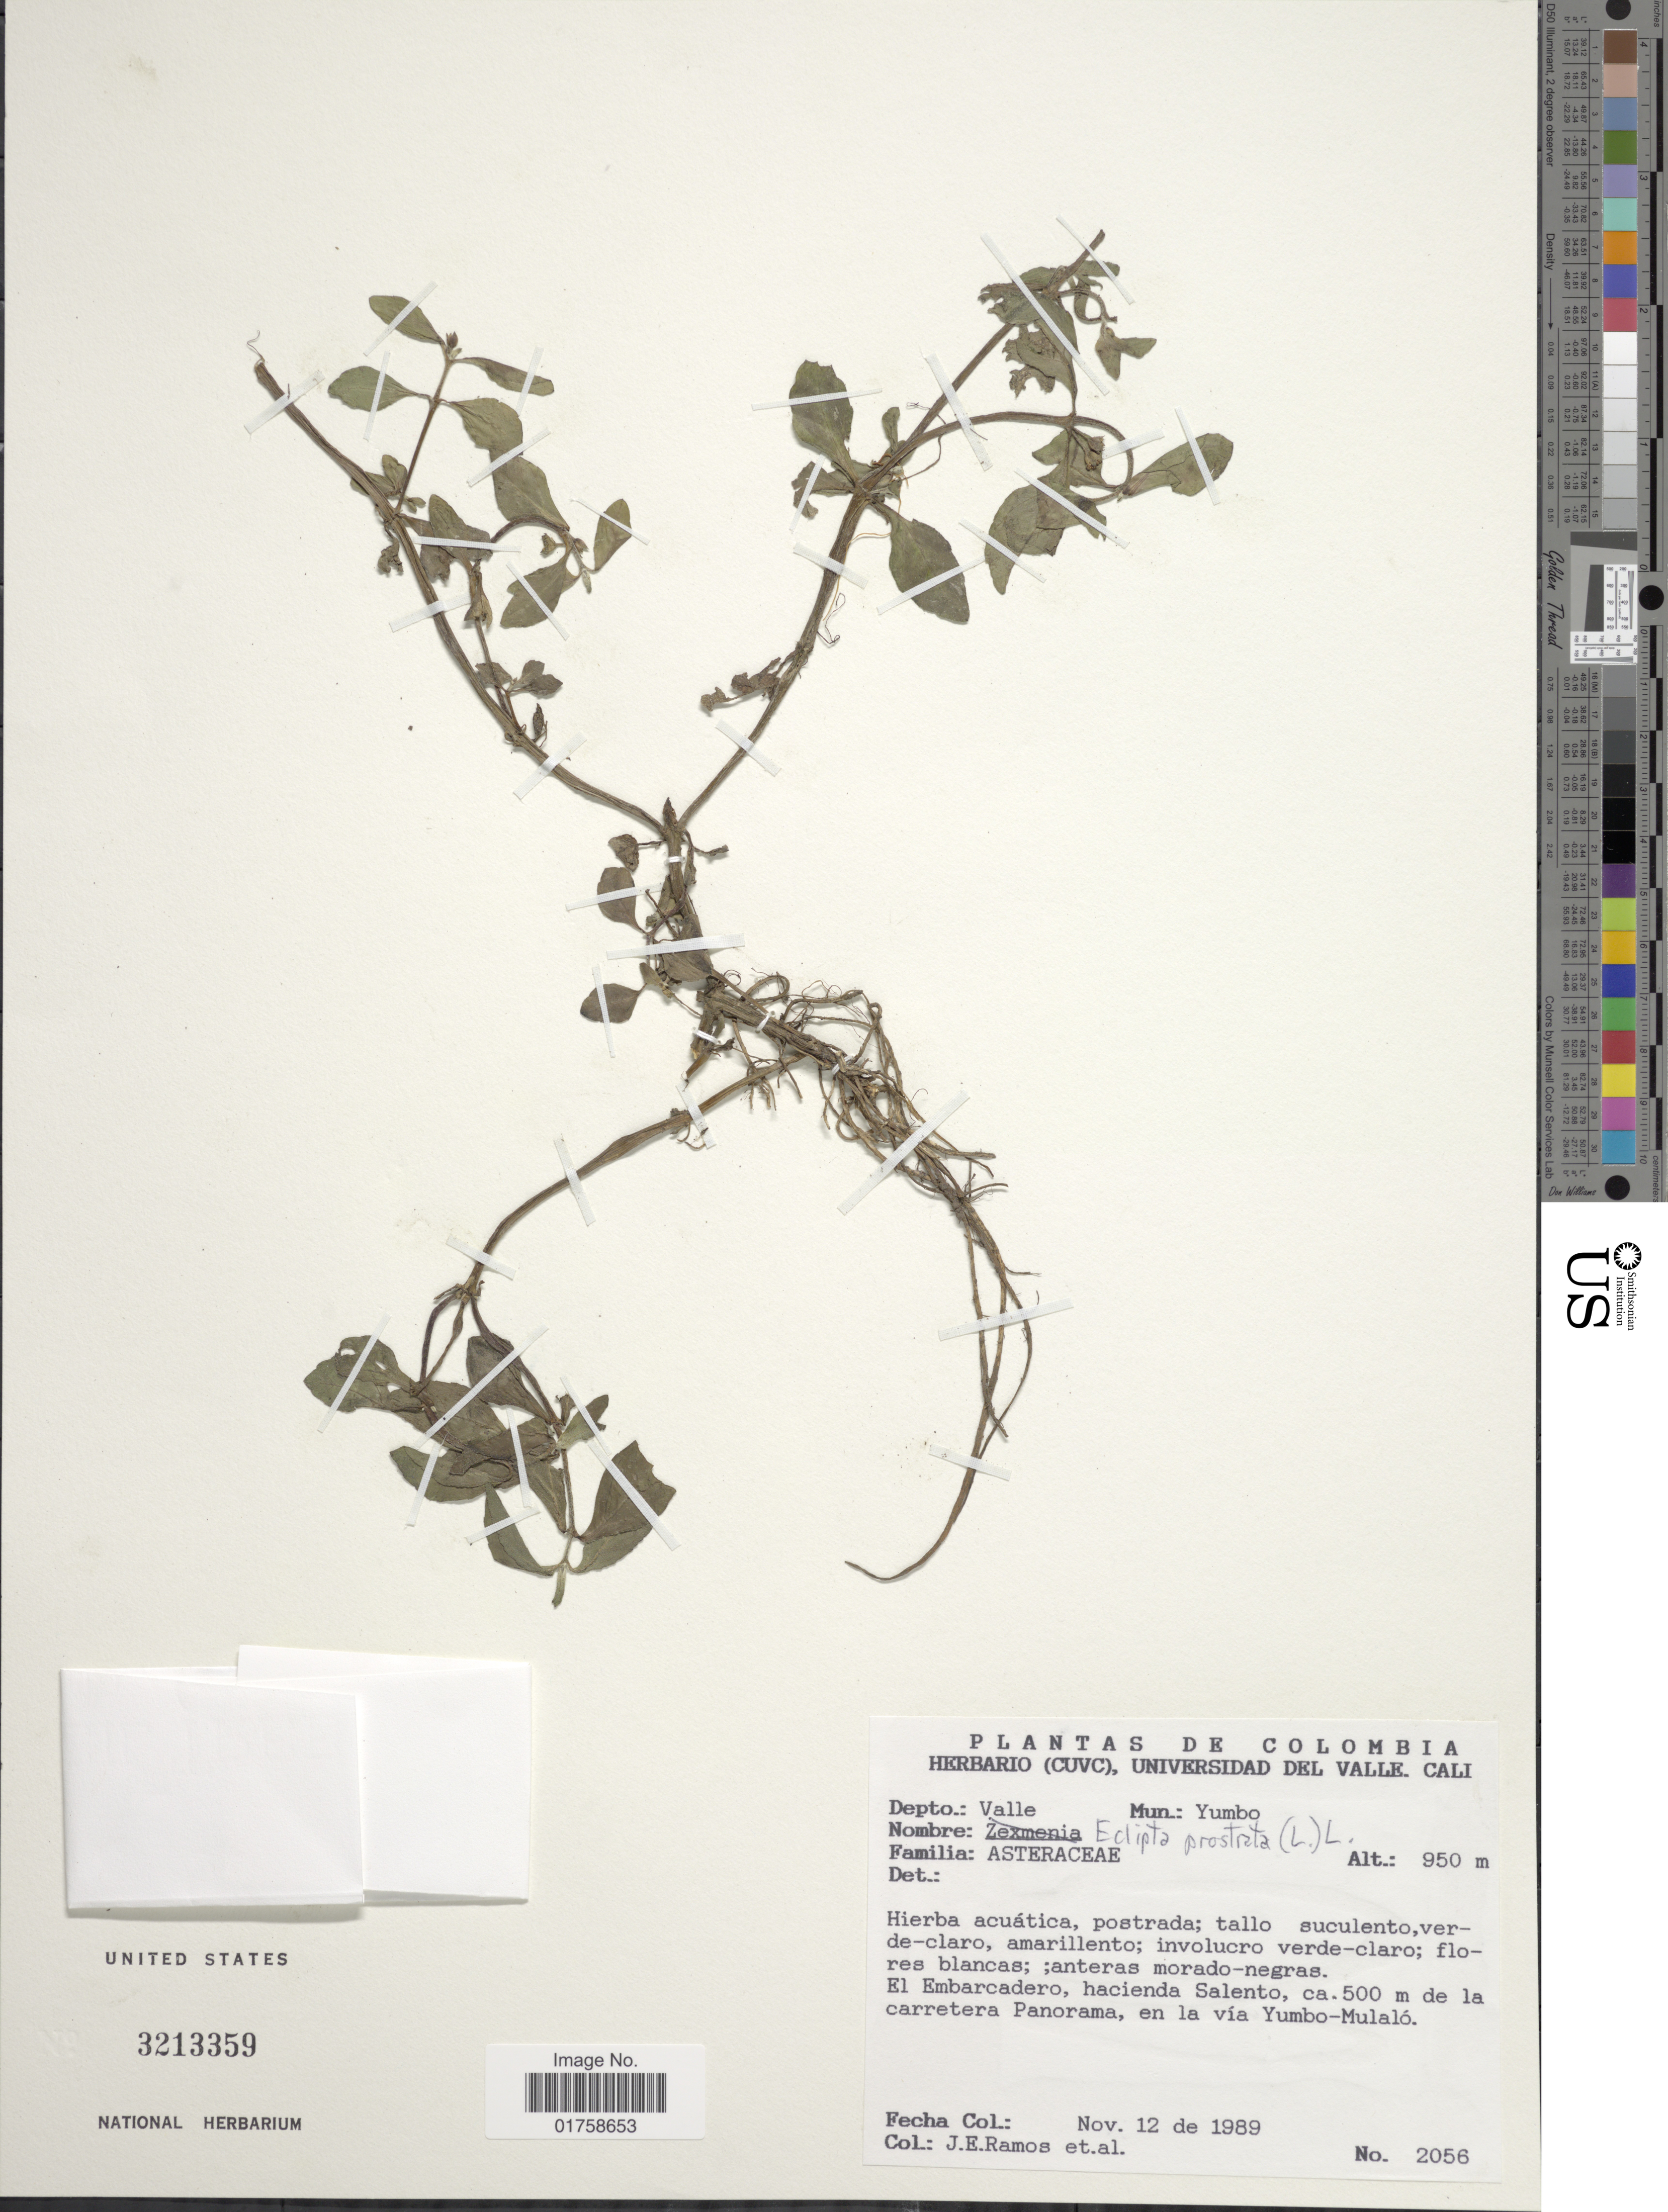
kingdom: Plantae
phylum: Tracheophyta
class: Magnoliopsida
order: Asterales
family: Asteraceae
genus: Eclipta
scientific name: Eclipta alba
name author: (L.) Hassk.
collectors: J. E. Ramos & et al.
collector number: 2056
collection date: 1989-11-12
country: Colombia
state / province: Valle del Cauca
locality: Colombia. Depto.: Valle. Mun.: Yumbo. El Embarcadero, hacienda Salento, ca. 500 m de la carretera Panorama, en la via Yumbo-Mulalo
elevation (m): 950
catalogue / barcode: US 3213359